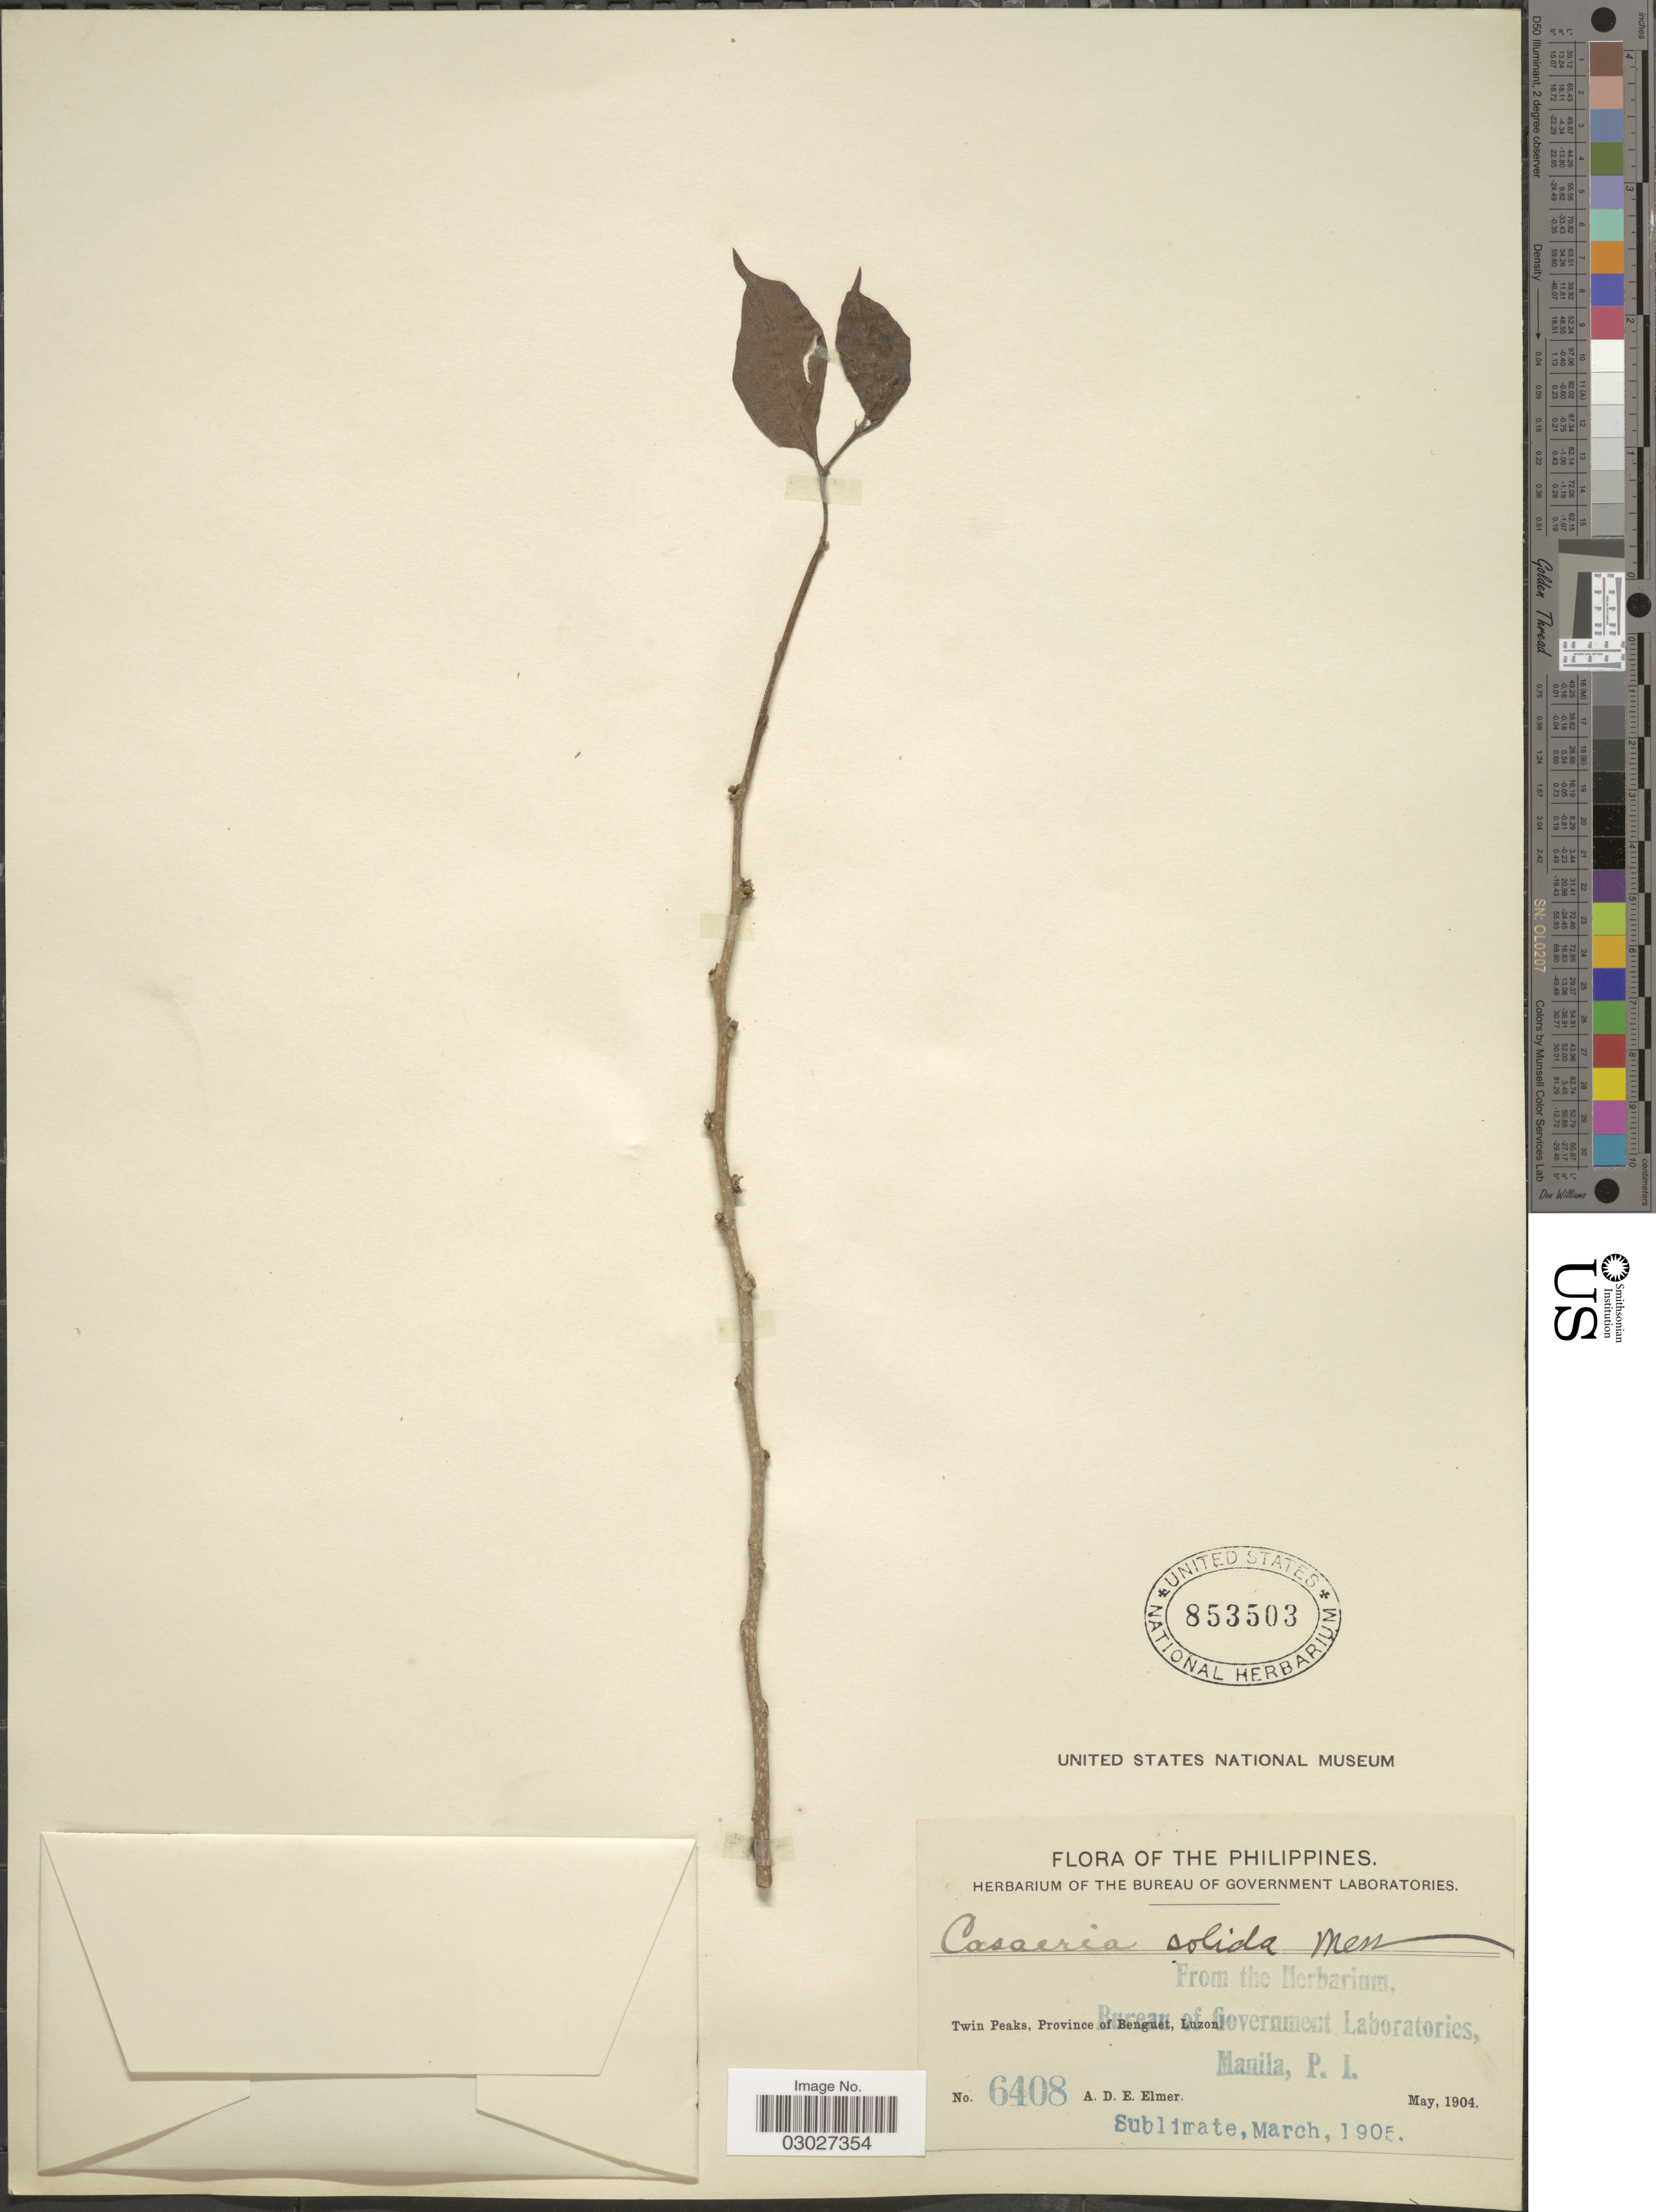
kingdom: Plantae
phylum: Tracheophyta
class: Magnoliopsida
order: Malpighiales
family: Salicaceae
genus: Casearia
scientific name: Casearia trivalvis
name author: (Blanco) Merr.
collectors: A. D. E. Elmer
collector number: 6408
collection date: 1904-05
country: Philippines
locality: Twin Peaks, Province of Benguet, Luzon.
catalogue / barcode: US 853503